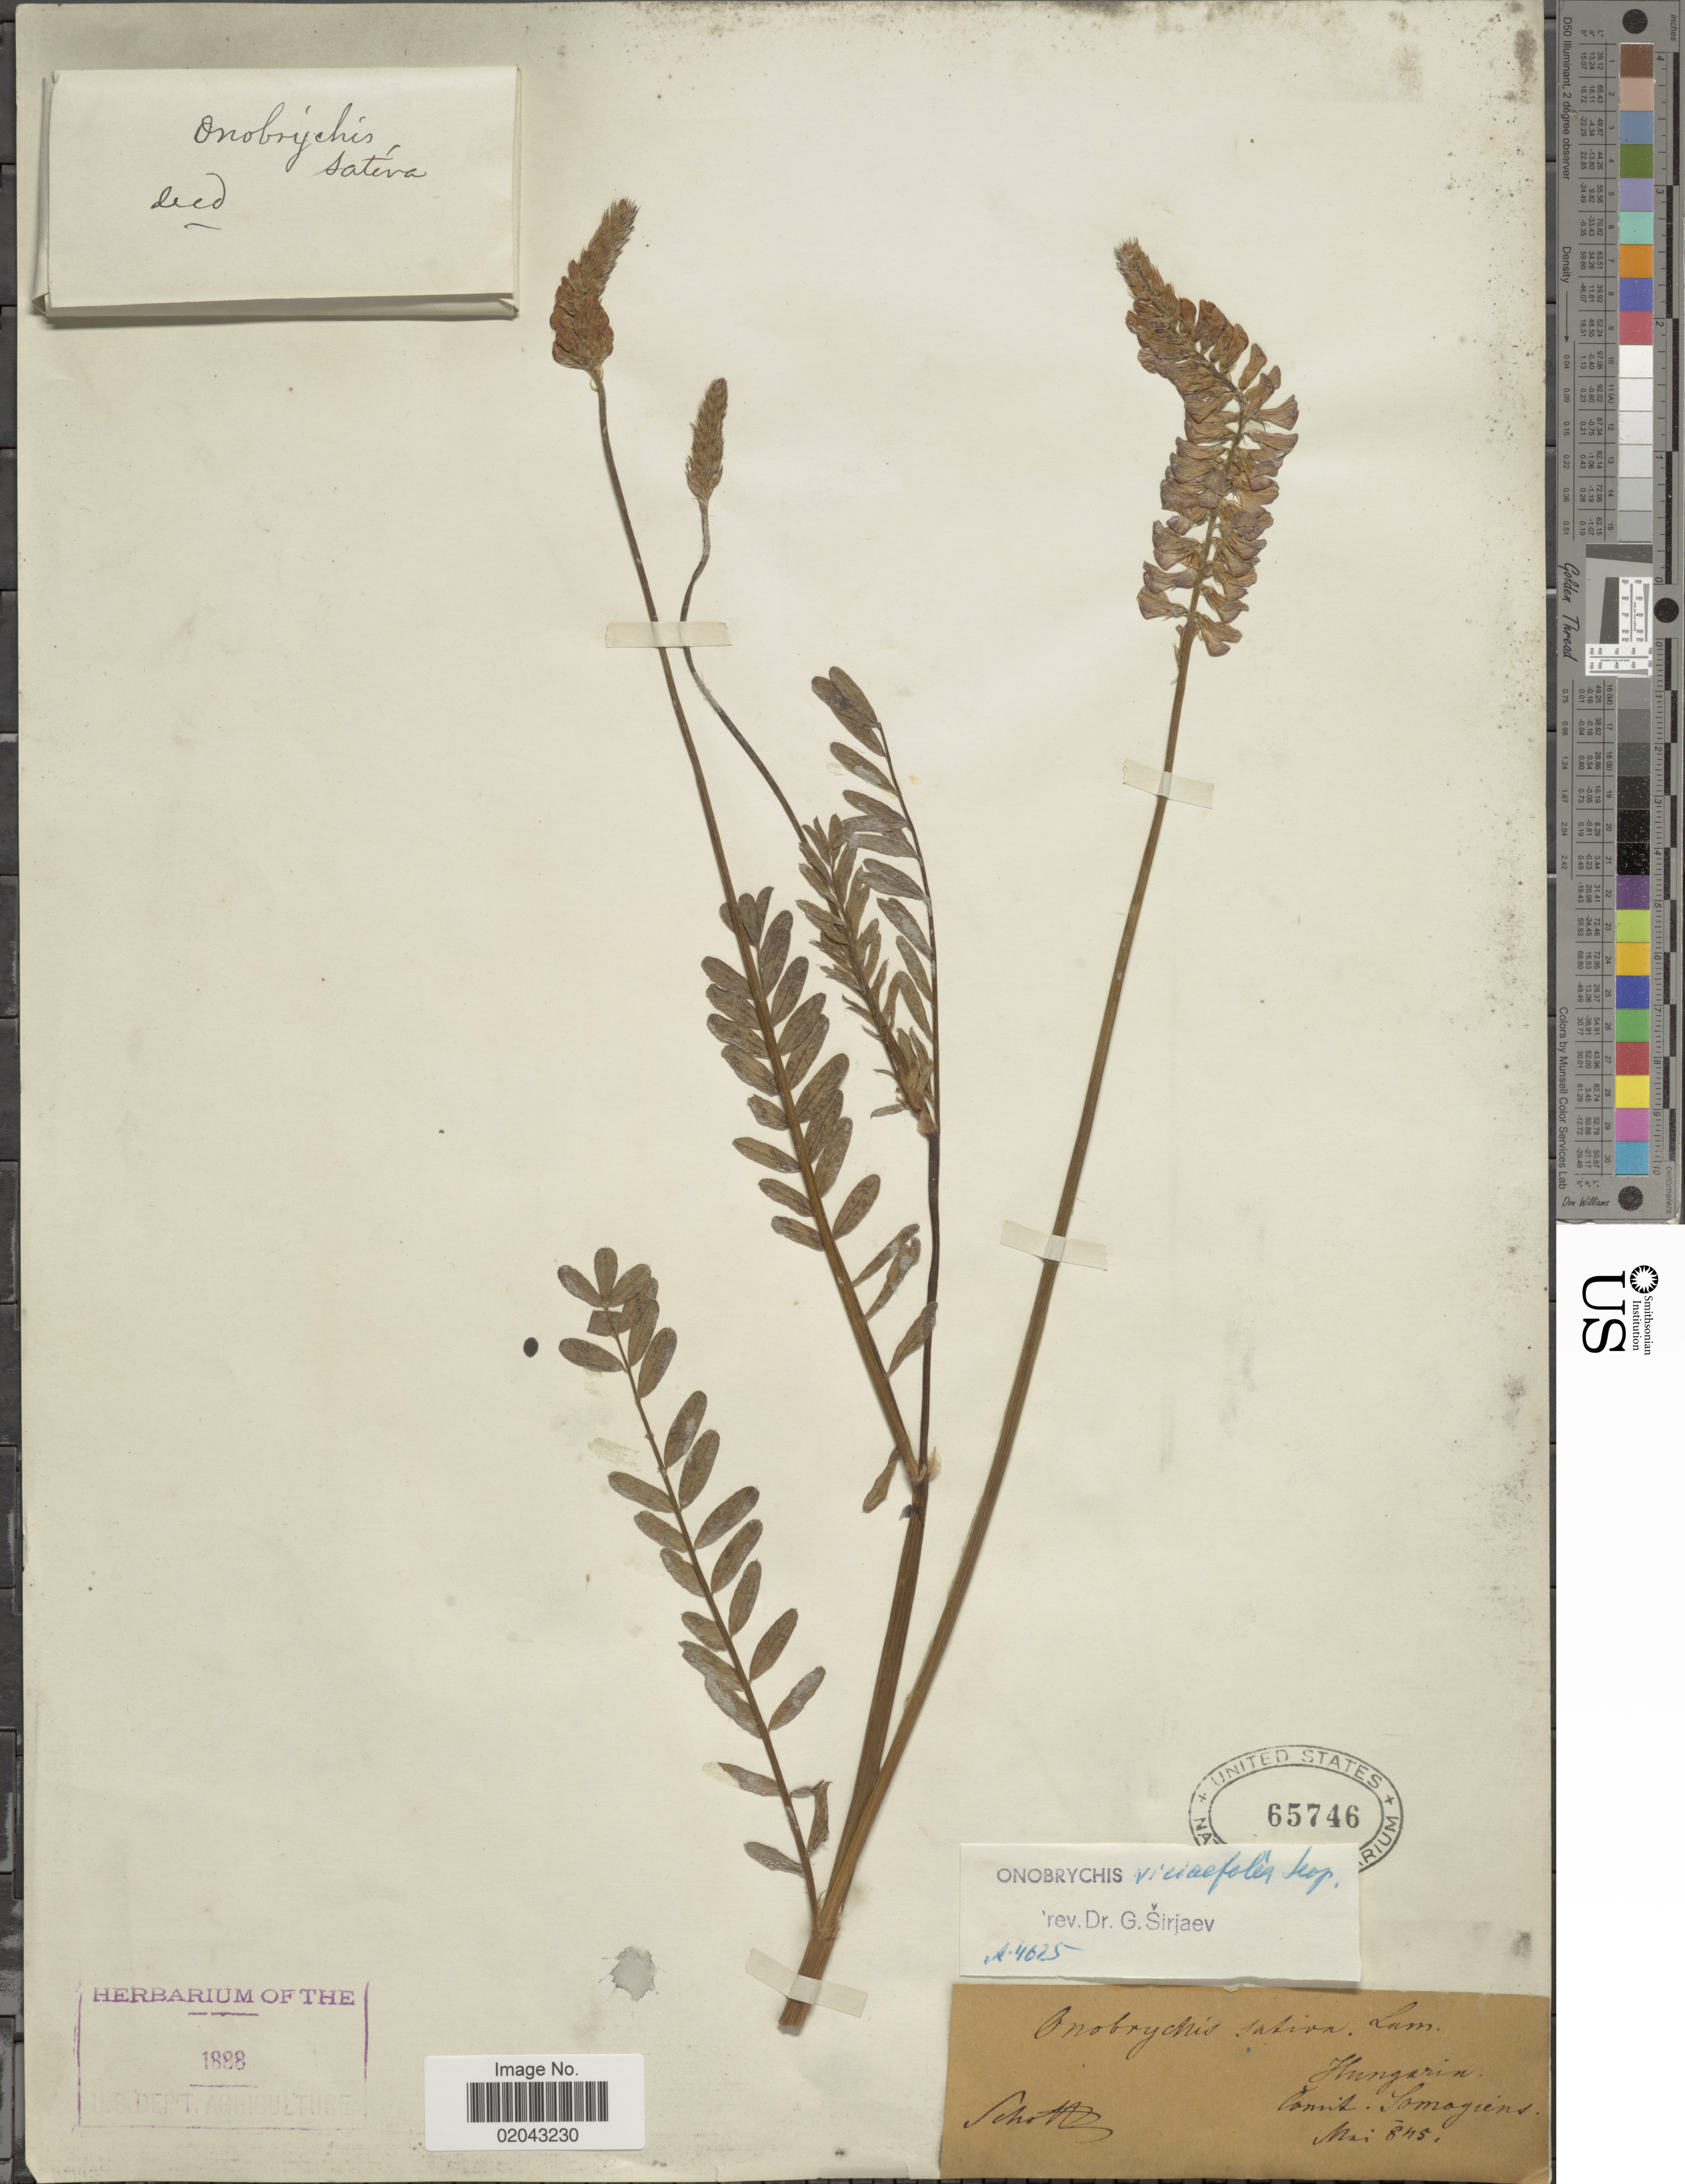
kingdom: Plantae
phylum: Tracheophyta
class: Magnoliopsida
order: Fabales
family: Fabaceae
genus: Onobrychis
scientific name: Onobrychis viciaefolia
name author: Trautv.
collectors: Schott, --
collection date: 1845-05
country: Hungary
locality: Hungaria, Commit: Somogiens.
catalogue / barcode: US 65746